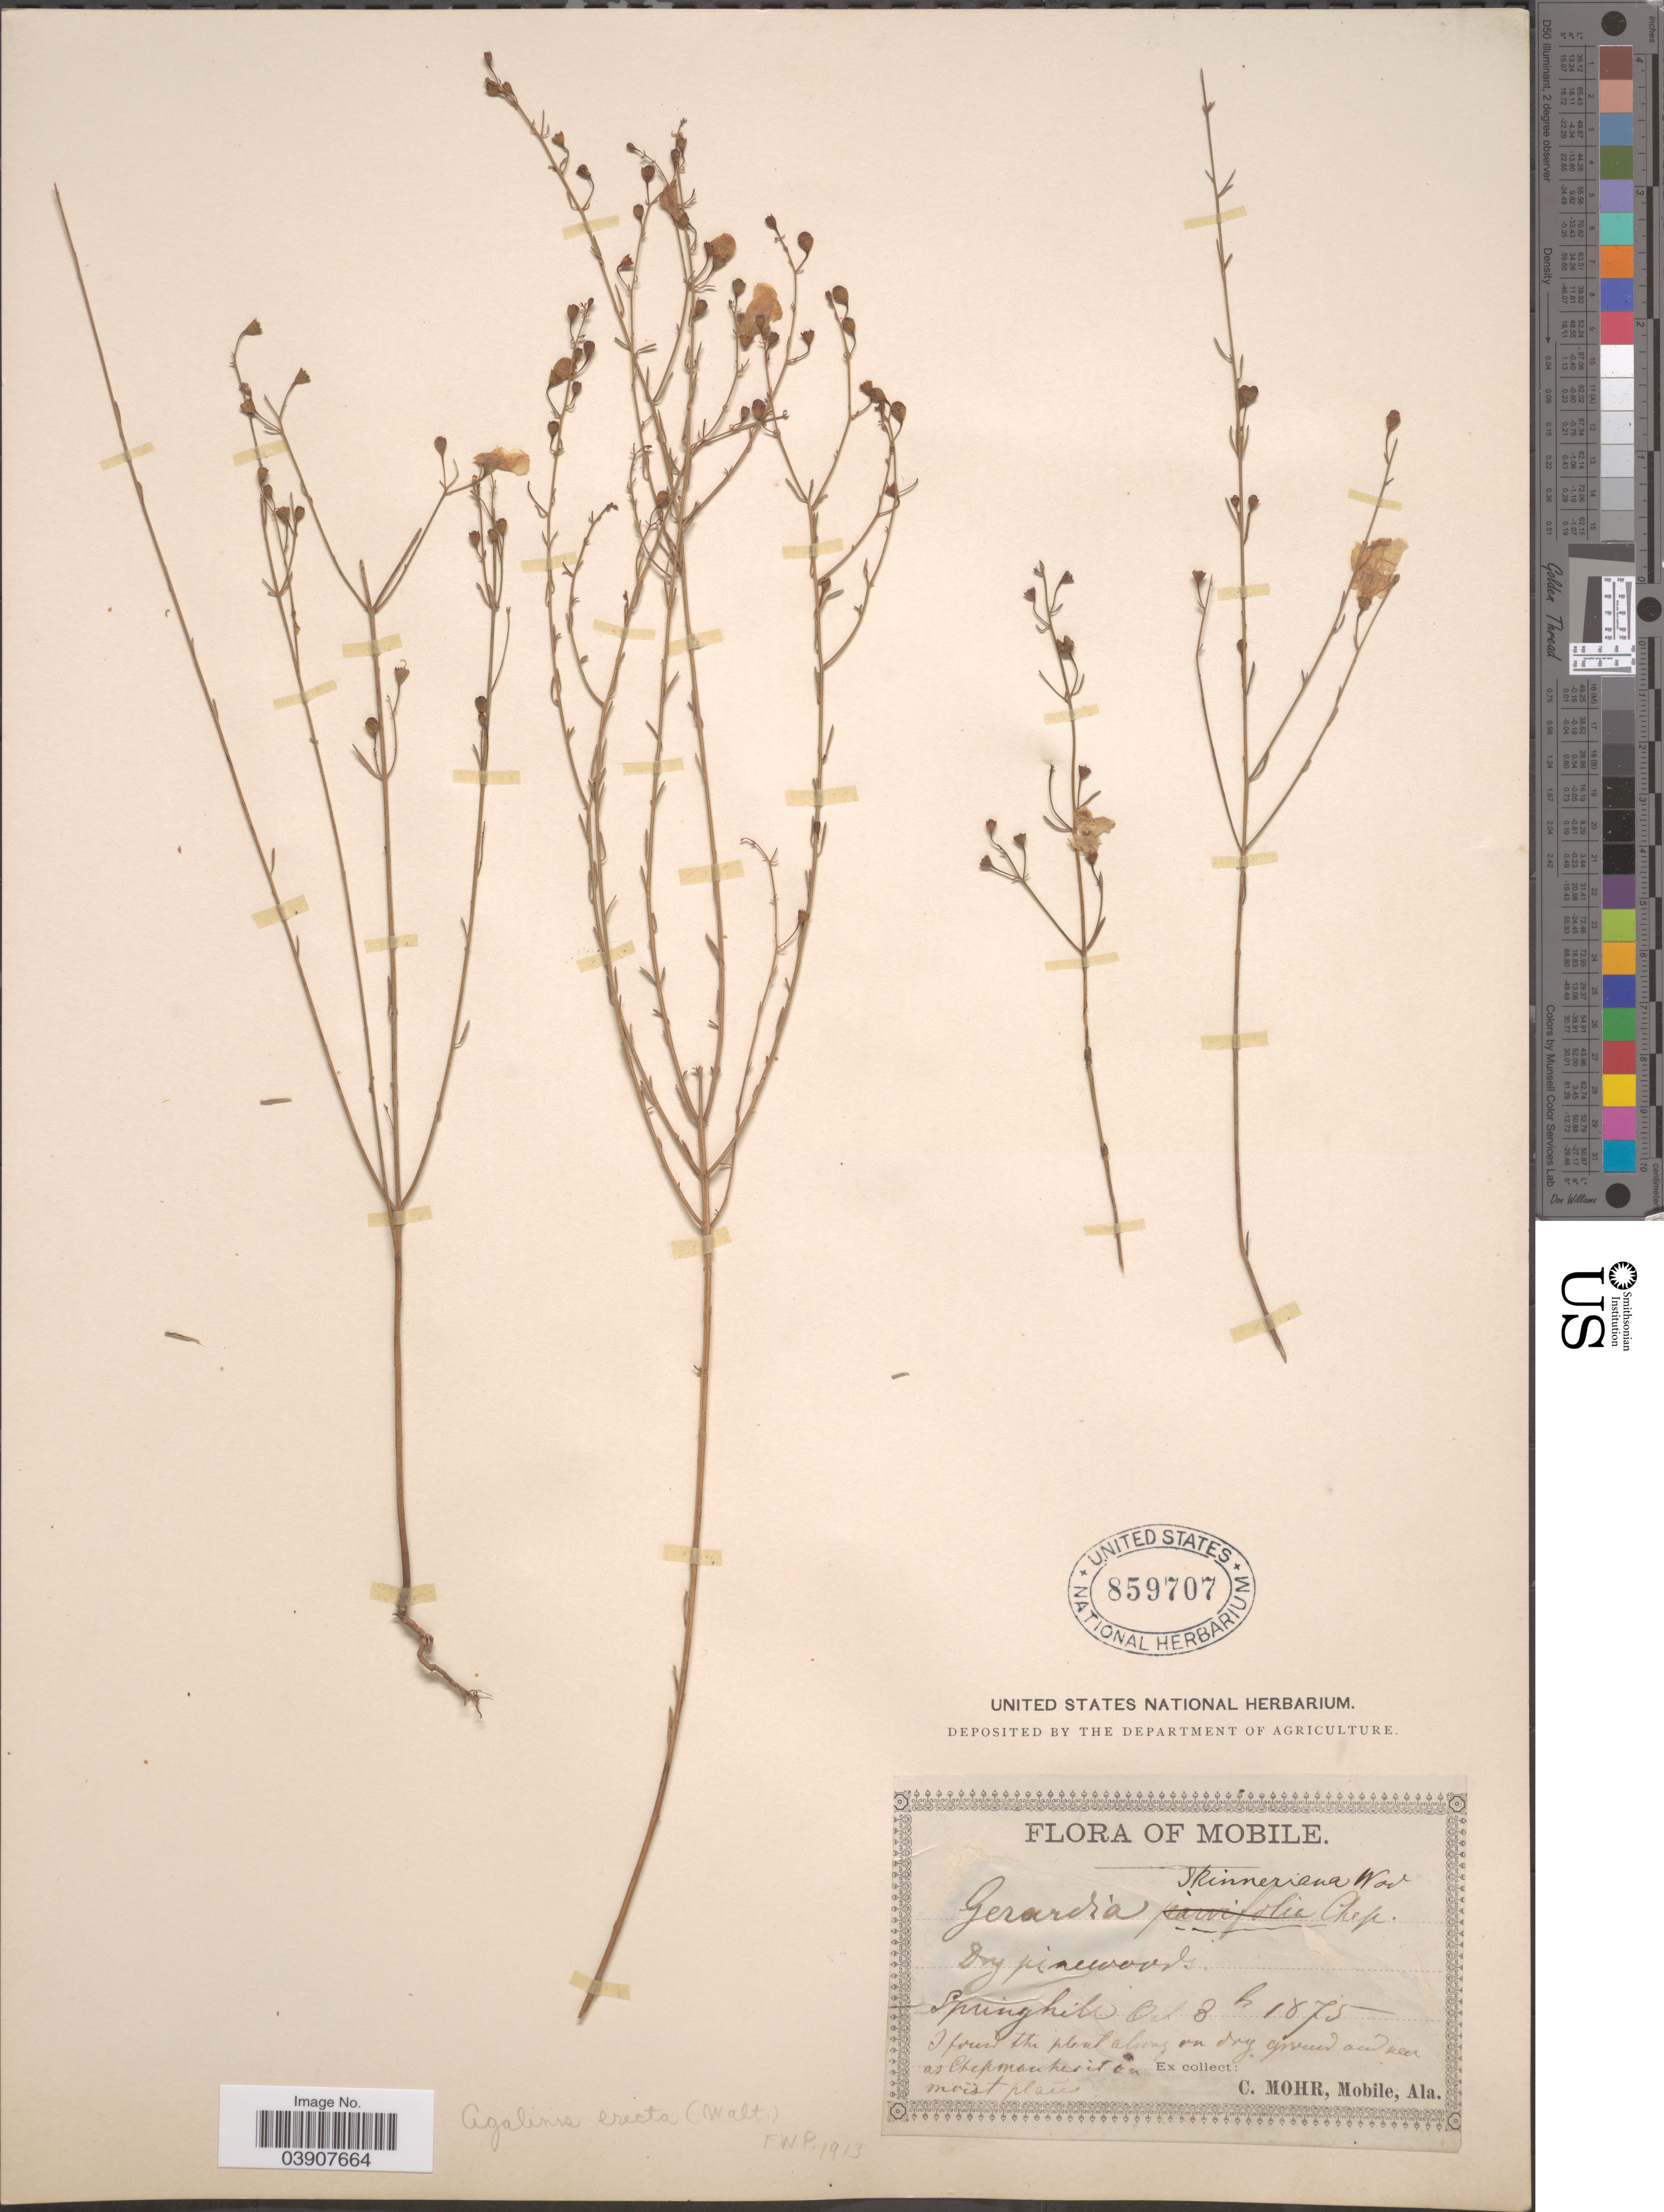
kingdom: Plantae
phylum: Tracheophyta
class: Magnoliopsida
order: Lamiales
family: Orobanchaceae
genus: Agalinis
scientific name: Agalinis erecta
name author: Pennell ex Small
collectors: C. T. Mohr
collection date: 1875-10-03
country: United States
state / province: Alabama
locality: Mobile. Springhill.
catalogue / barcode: US 859707